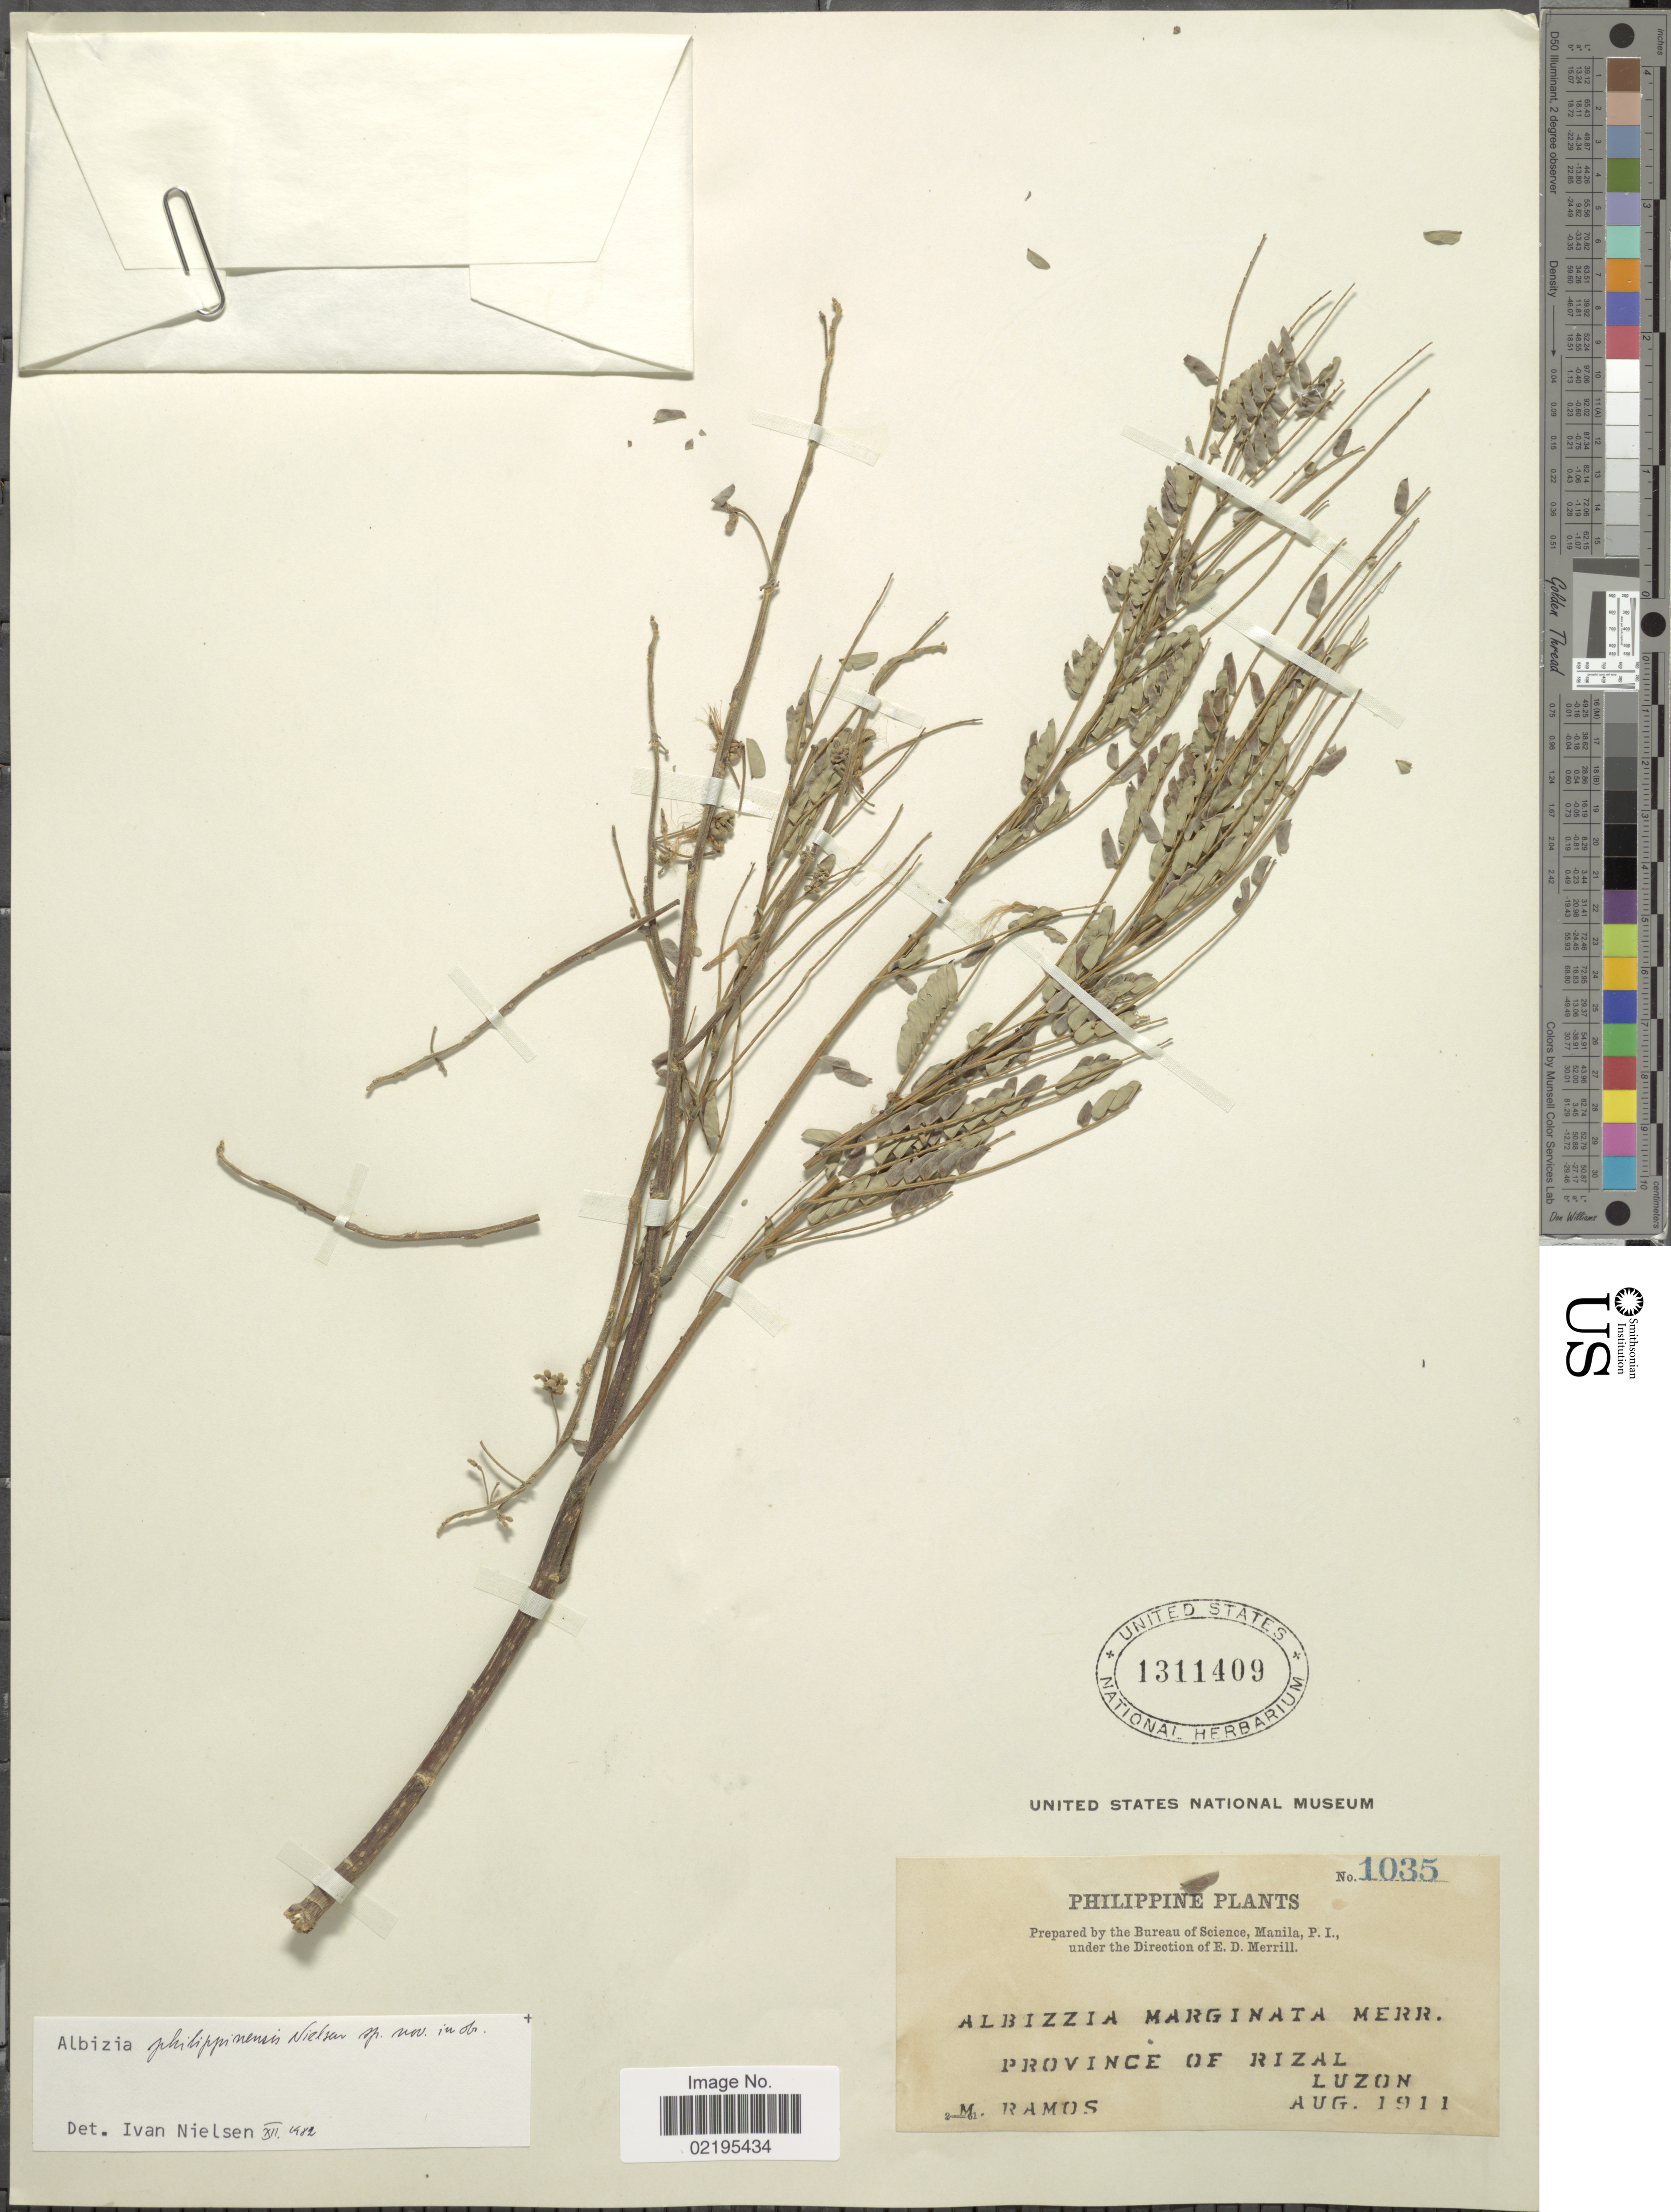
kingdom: Plantae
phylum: Tracheophyta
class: Magnoliopsida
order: Fabales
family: Fabaceae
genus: Albizia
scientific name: Albizia philippinensis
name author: I.C. Nielsen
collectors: M. Ramos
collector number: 1035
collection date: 1911-08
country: Philippines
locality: Province of Rizal, Luzon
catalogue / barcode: US 1311409